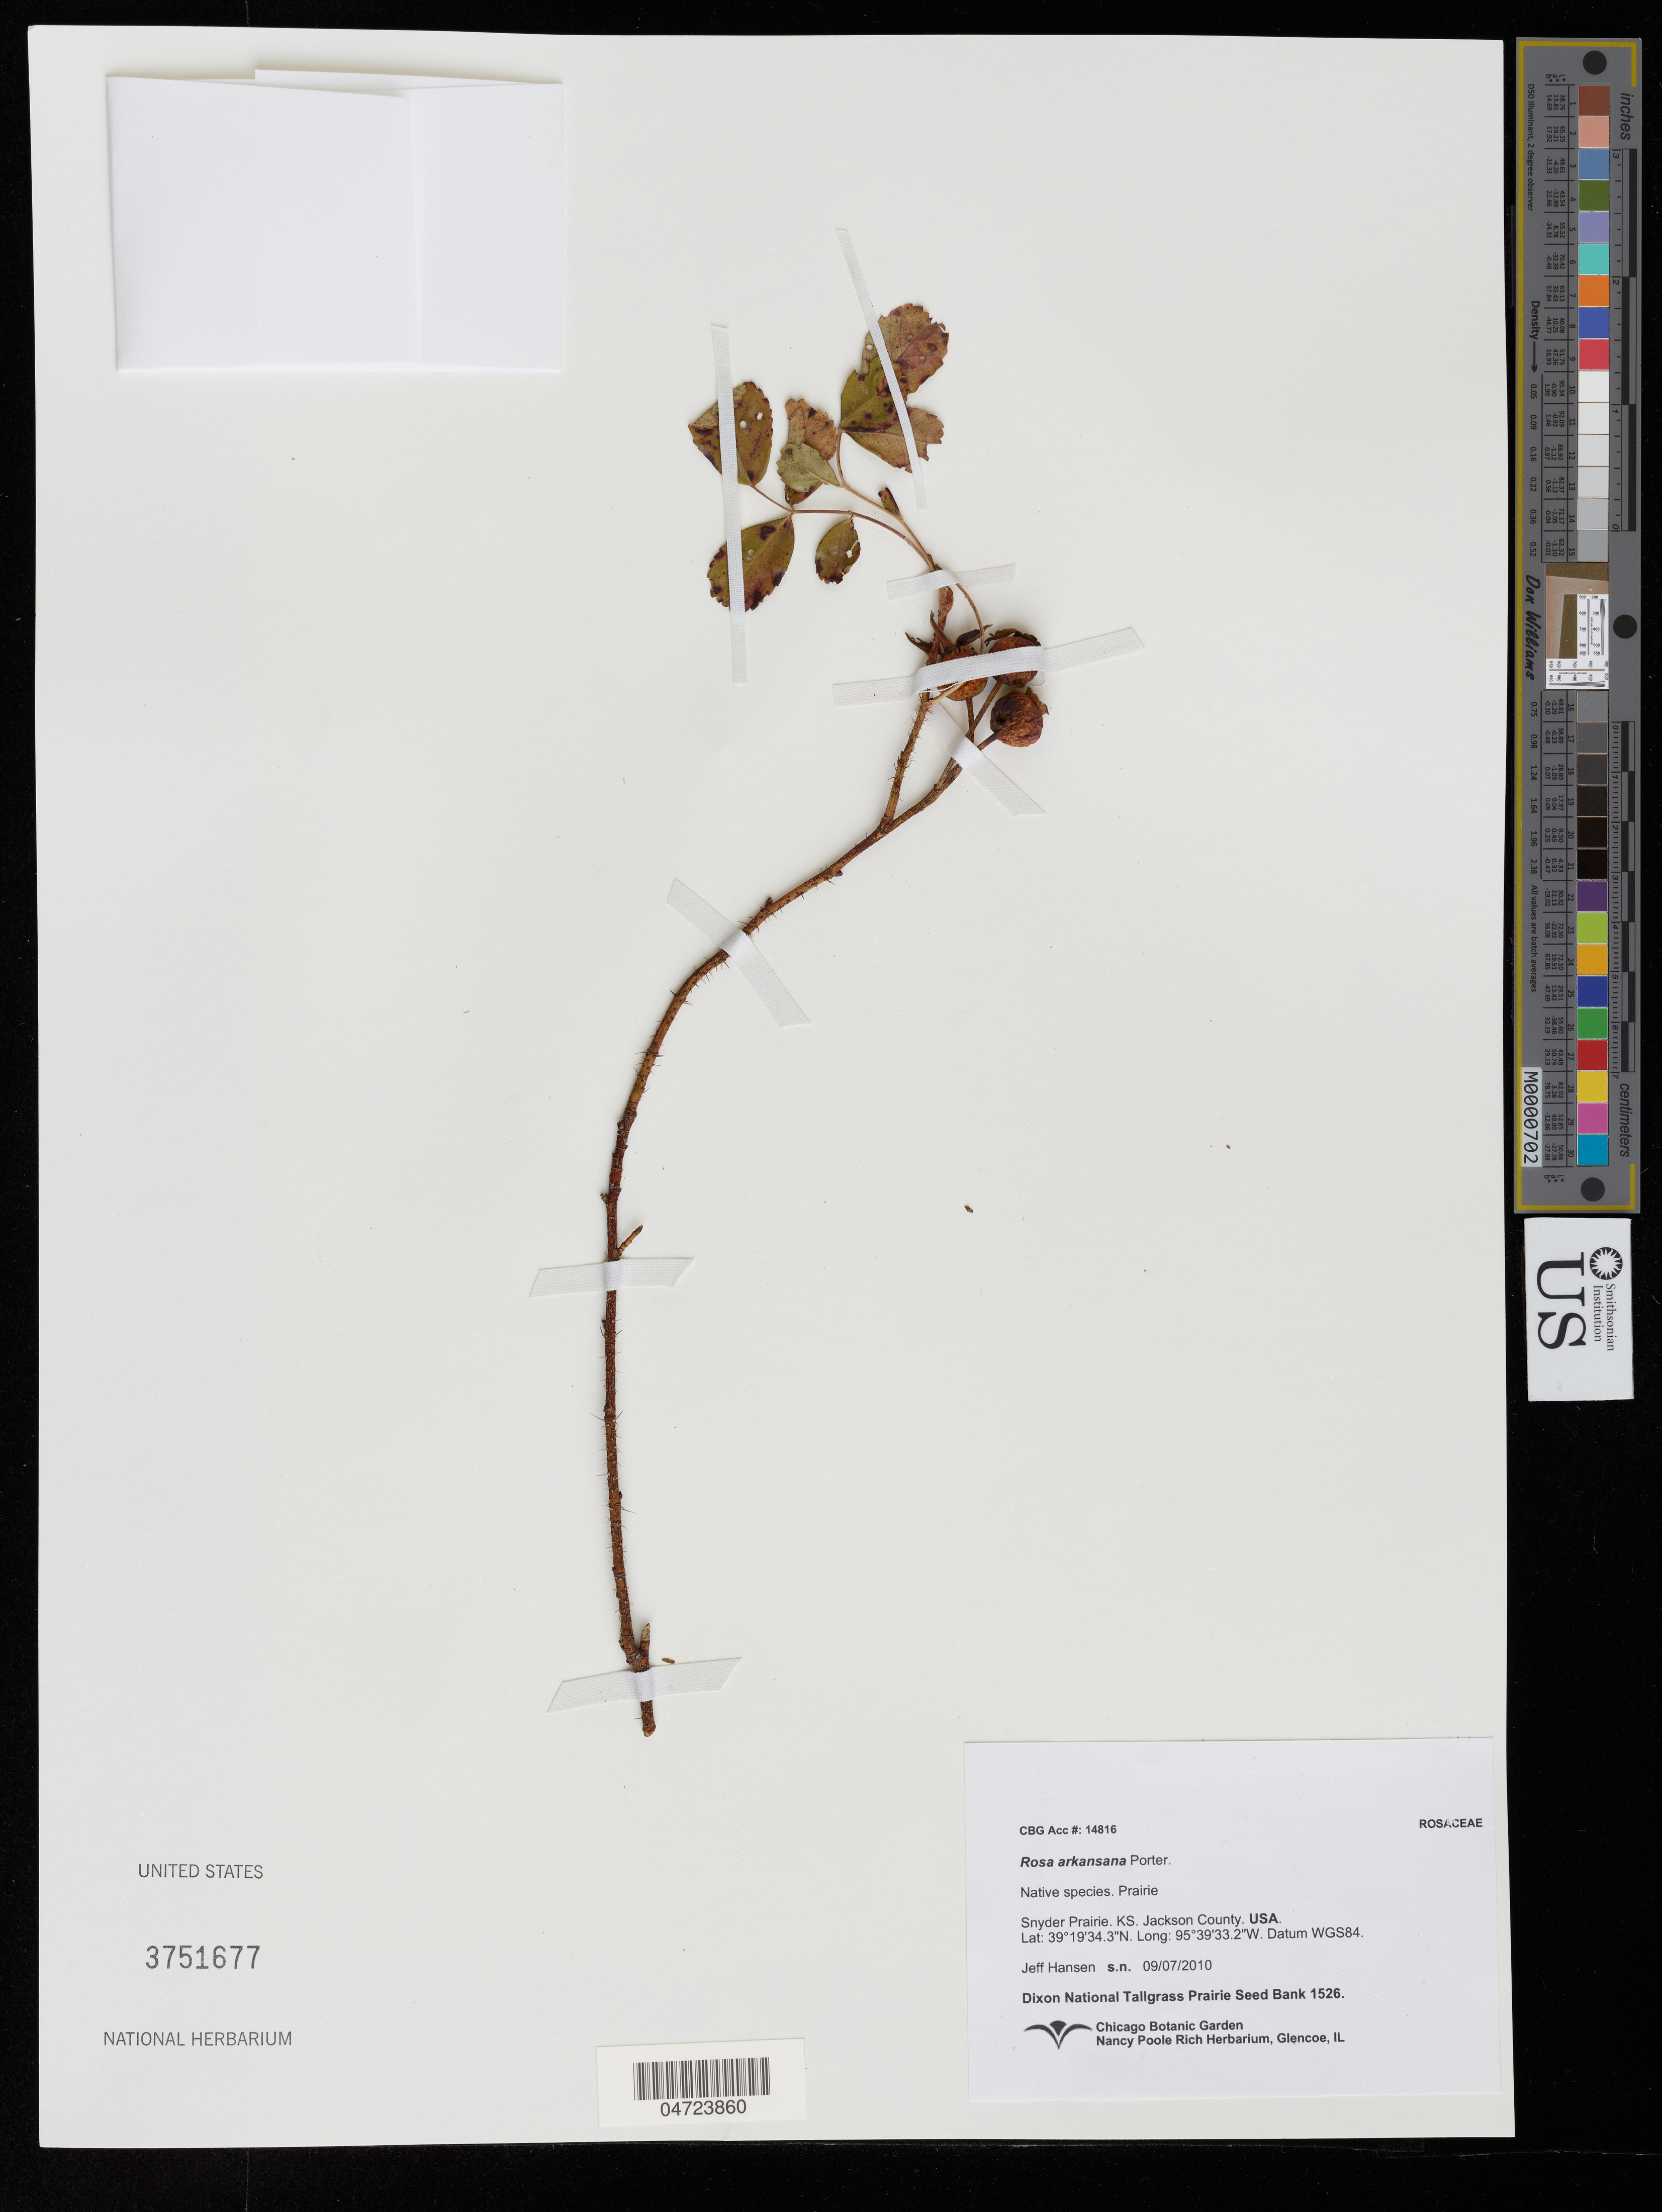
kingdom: Plantae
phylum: Tracheophyta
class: Magnoliopsida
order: Rosales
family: Rosaceae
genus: Rosa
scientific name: Rosa arkansana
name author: Porter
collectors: J. Hansen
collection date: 2010-09-07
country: United States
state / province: Kansas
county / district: Jackson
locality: Snyder Prairie. Jackson County.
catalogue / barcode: US 3751677